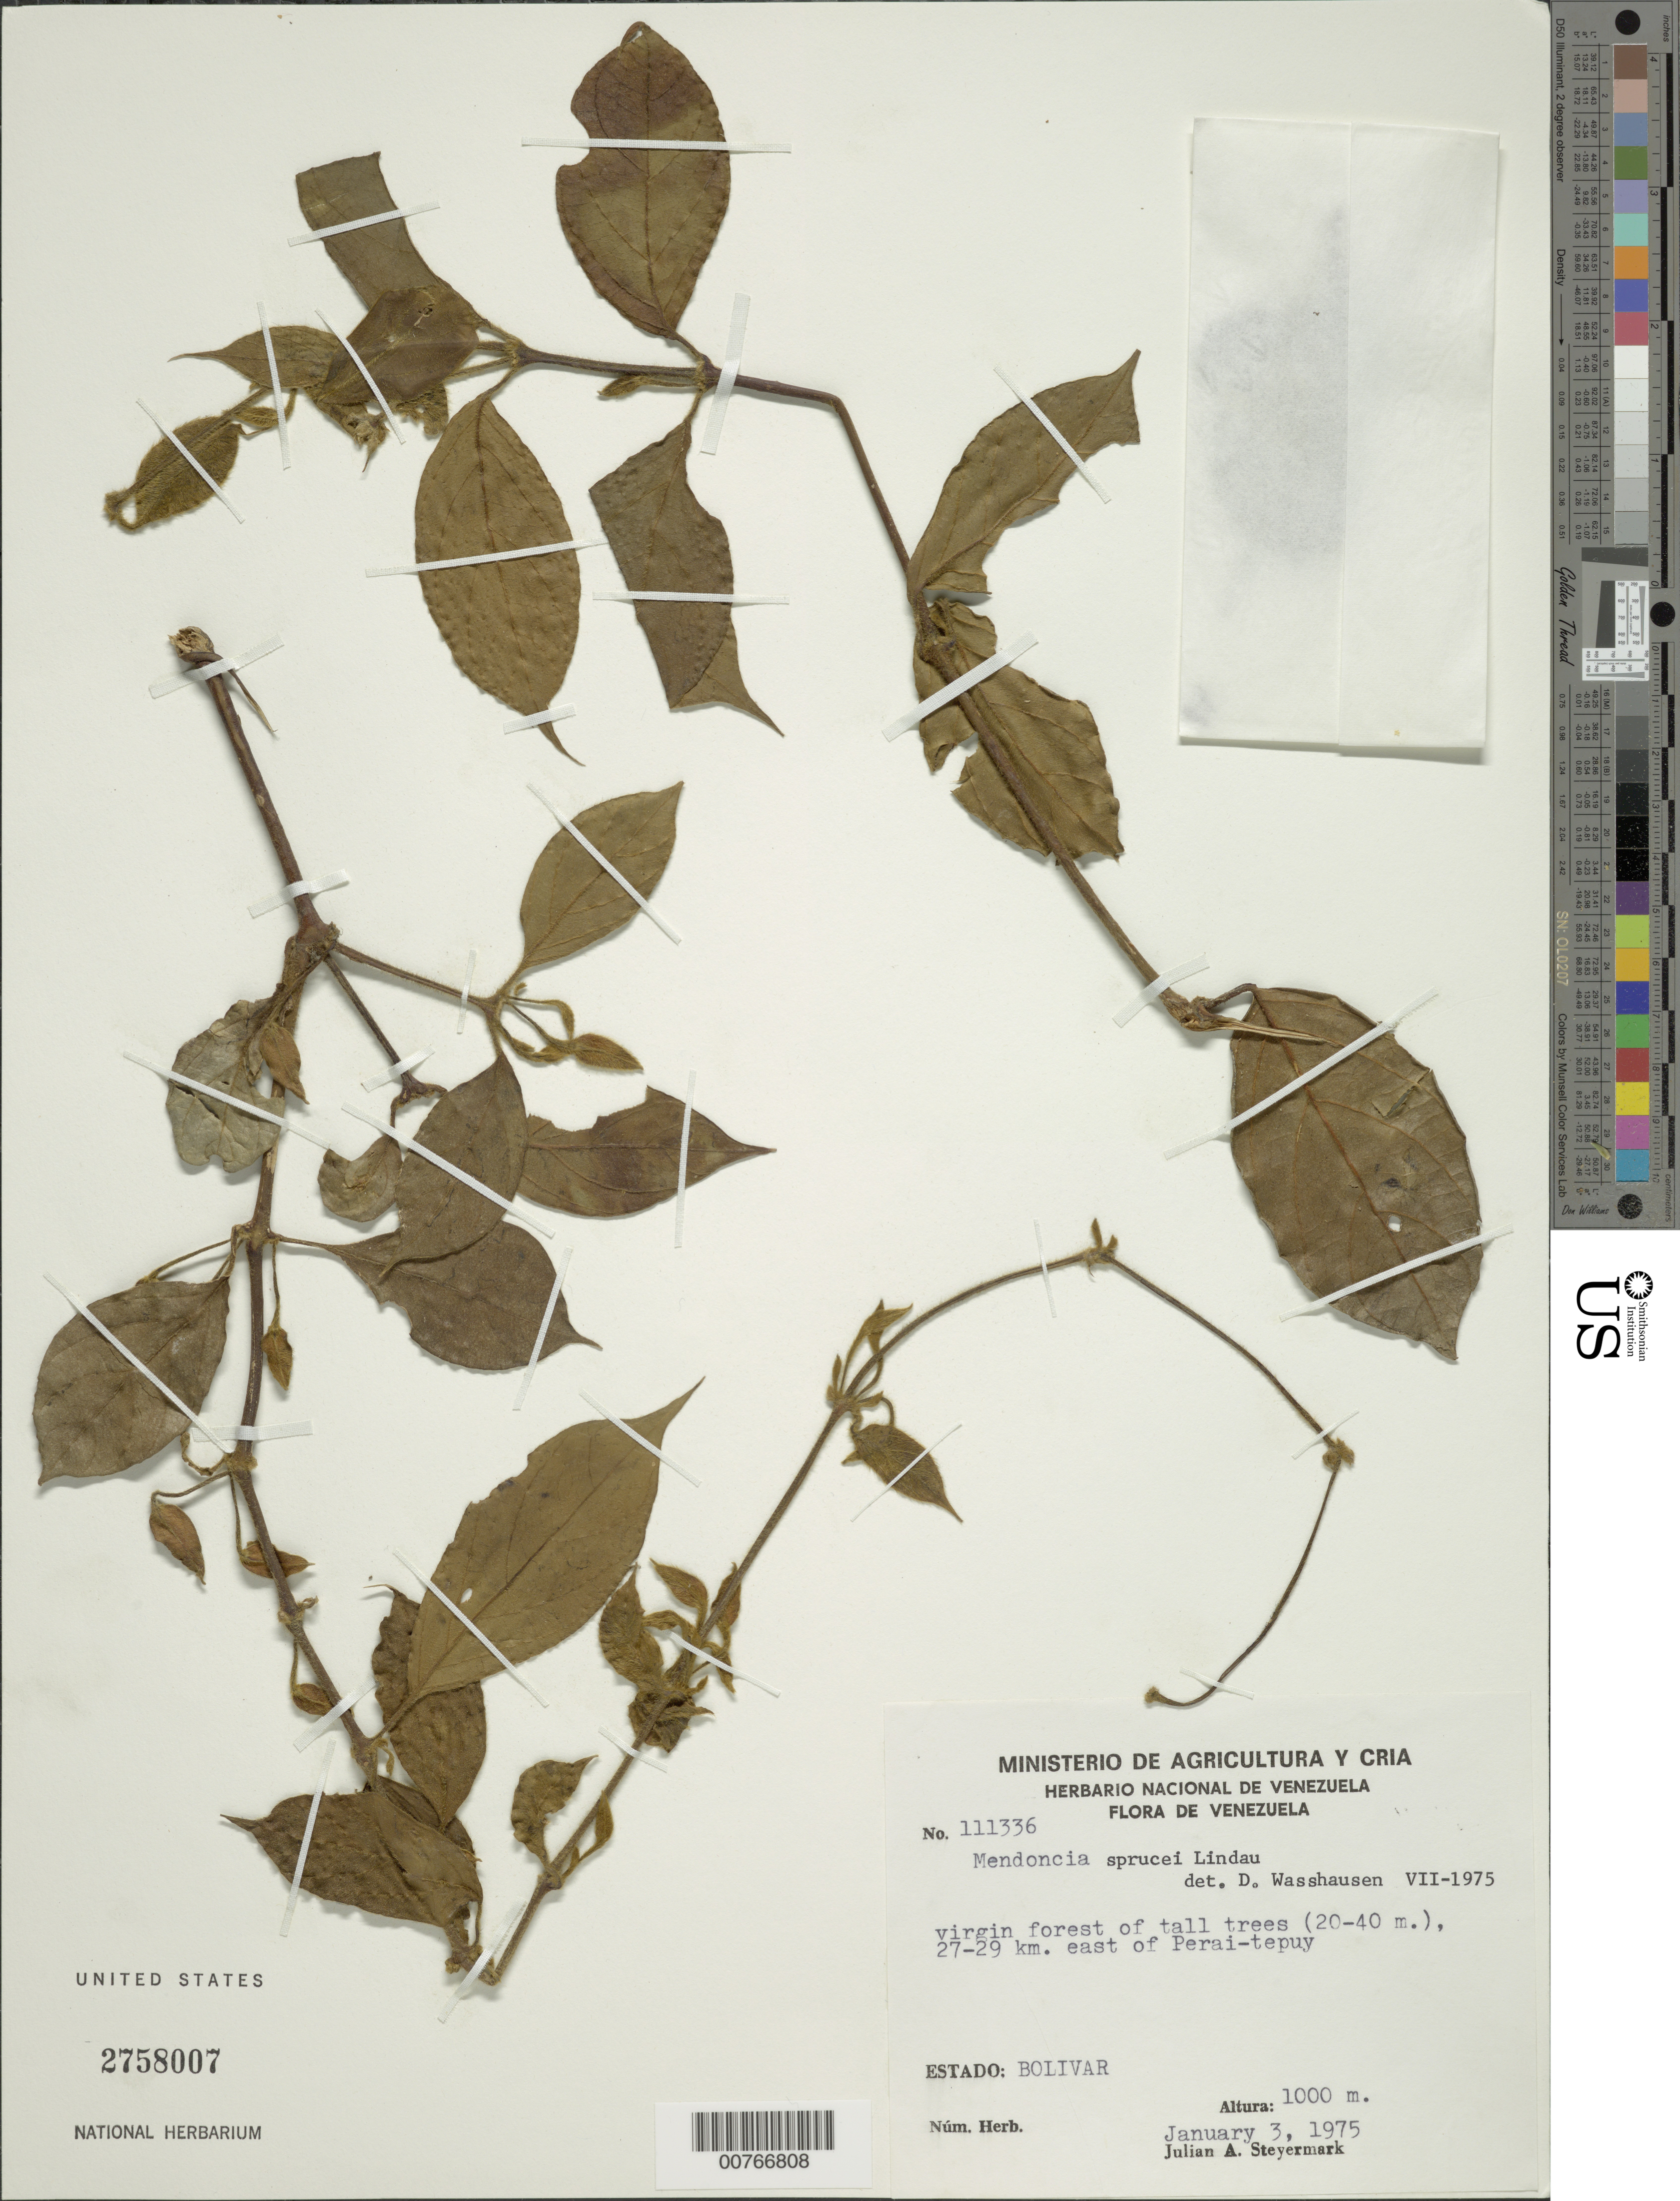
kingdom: Plantae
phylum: Tracheophyta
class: Magnoliopsida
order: Lamiales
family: Acanthaceae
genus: Mendoncia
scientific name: Mendoncia cardonae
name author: Leonard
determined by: Wasshausen, Dieter C., (BOT), Smithsonian Institution - National Museum of Natural History (UNITED STATES)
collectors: J. Steyermark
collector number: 111336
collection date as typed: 3-Jan-75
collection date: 1975-01-03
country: Venezuela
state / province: Bolívar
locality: Perai-tepuy, 27-29 km E of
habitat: Virgin forest of tall trees (20-40m.)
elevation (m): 1000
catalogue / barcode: US 2758007